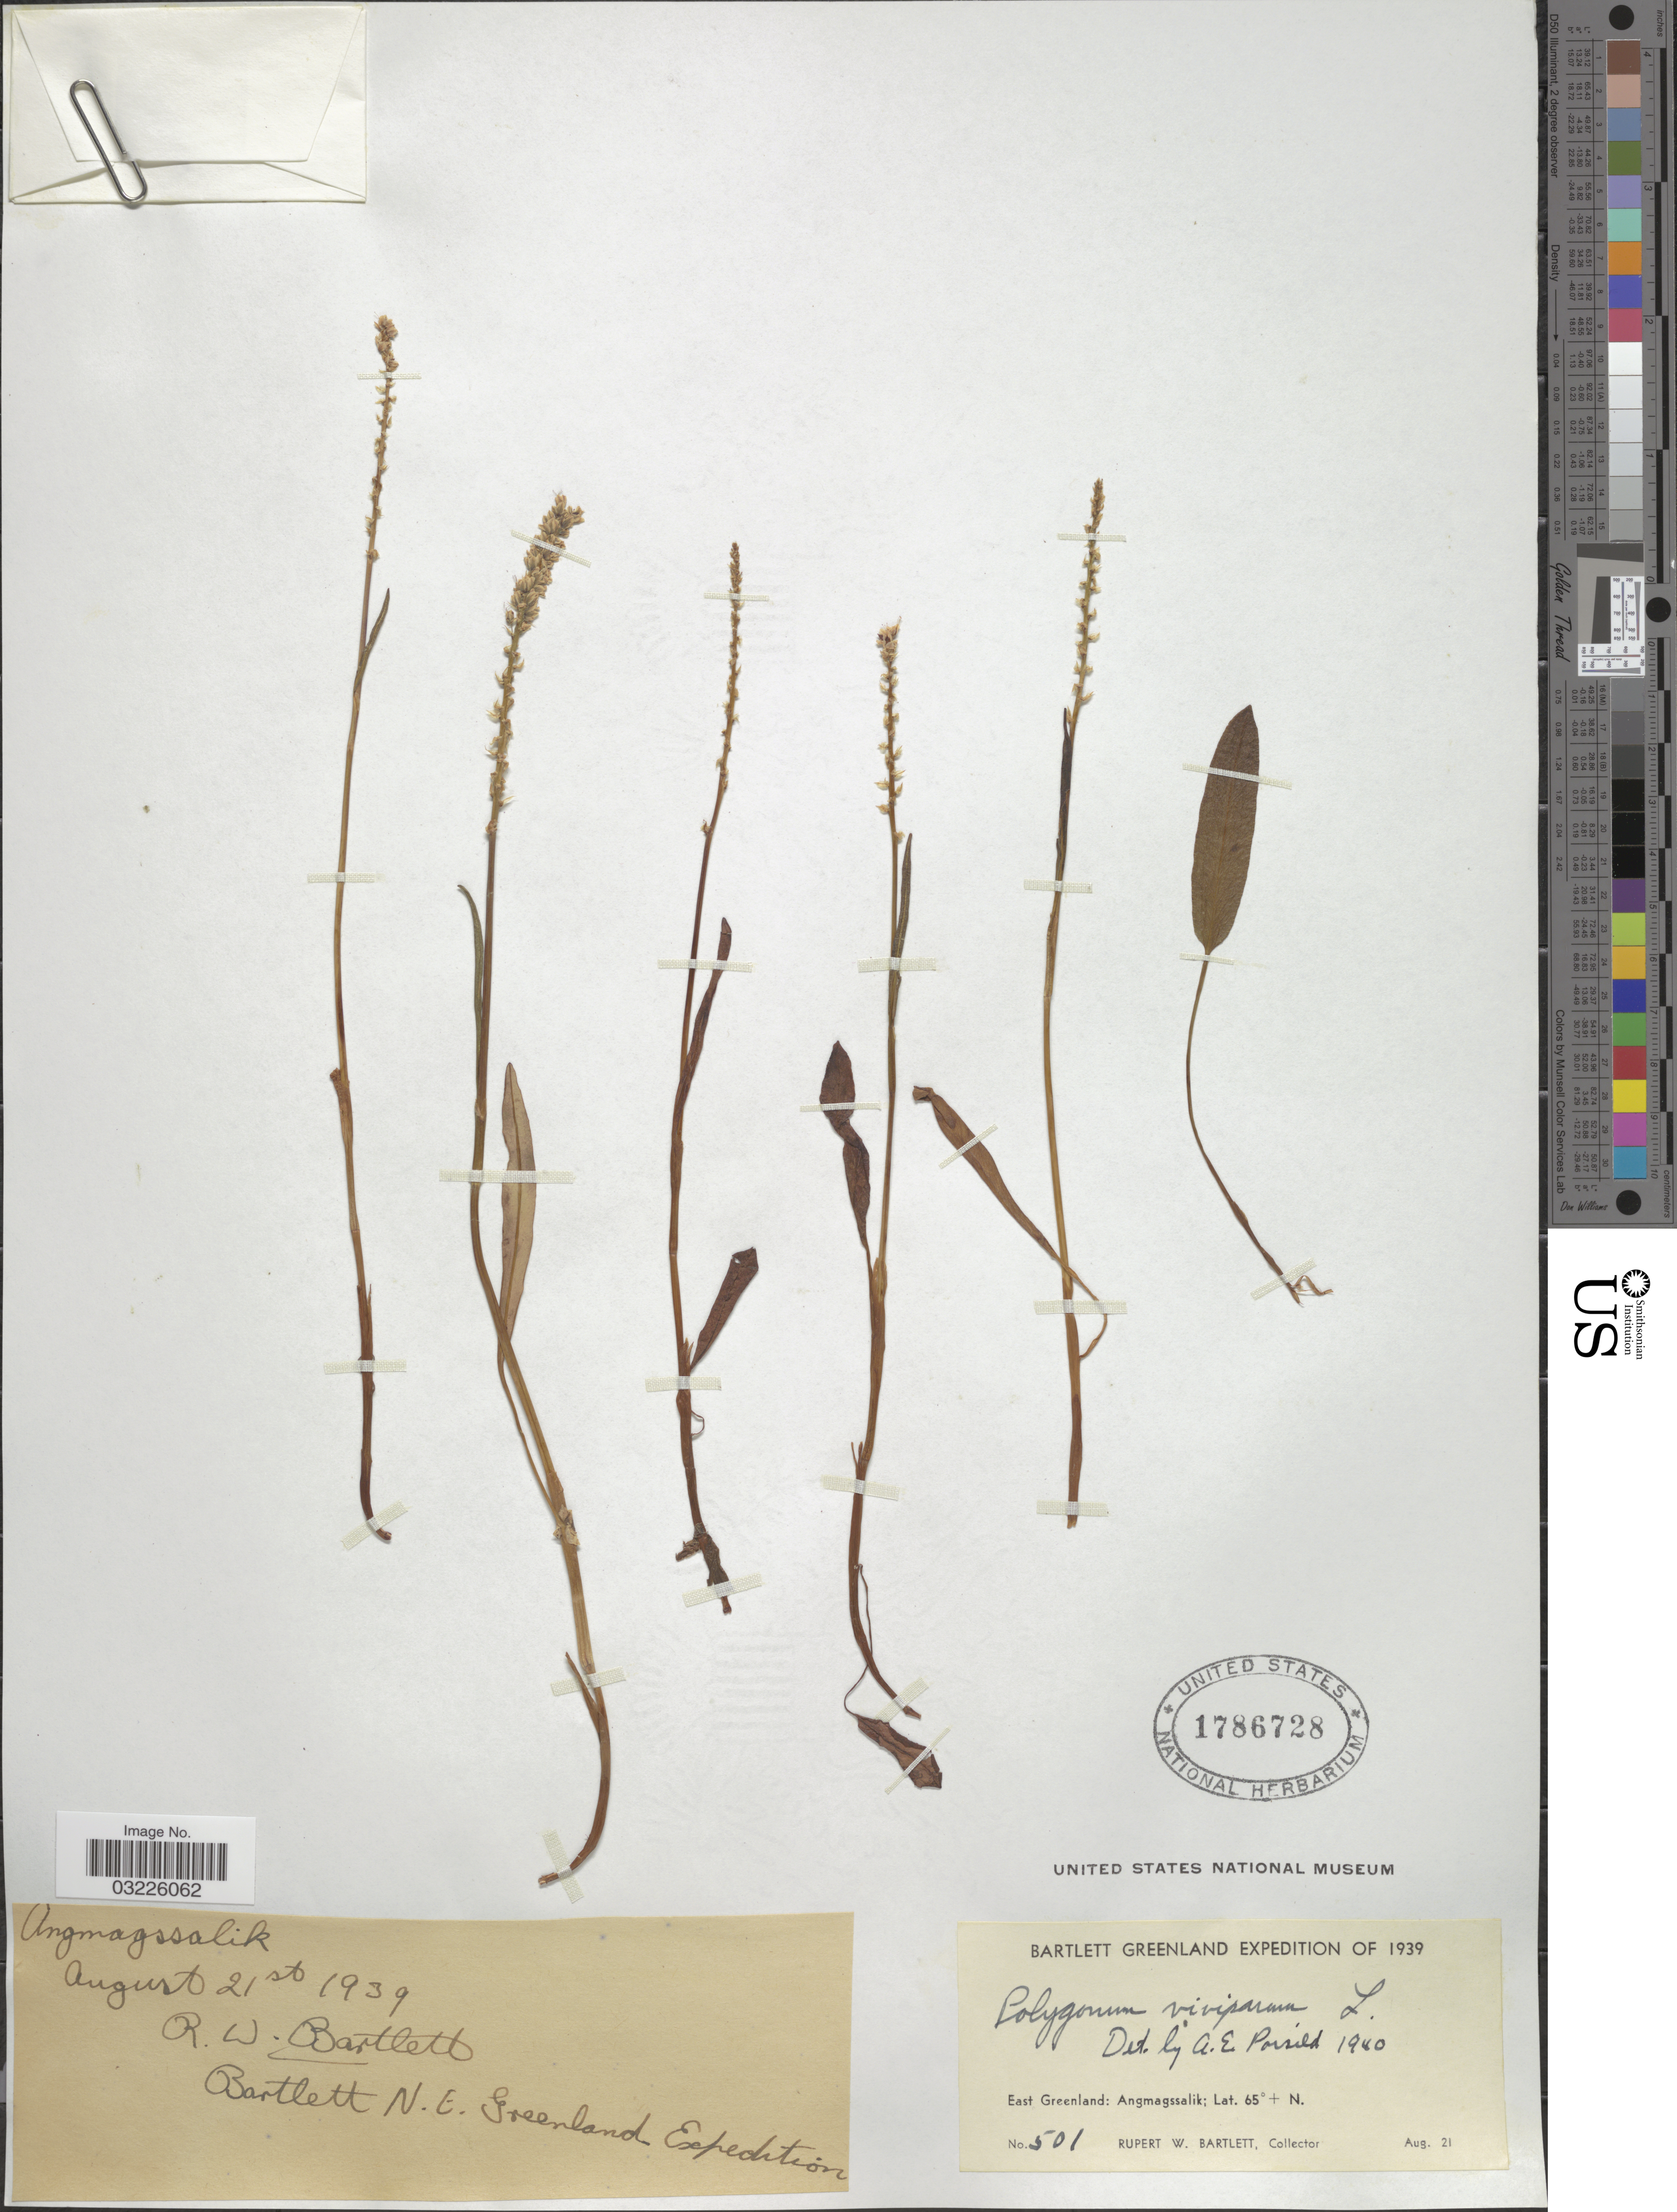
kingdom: Plantae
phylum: Tracheophyta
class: Magnoliopsida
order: Caryophyllales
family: Polygonaceae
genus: Bistorta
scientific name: Bistorta vivipara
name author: (L.) Delarbre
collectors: R. W. Bartlett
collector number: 501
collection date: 1939-08-21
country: Greenland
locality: N. East Greenland: Angmagssalik.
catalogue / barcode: US 1786728